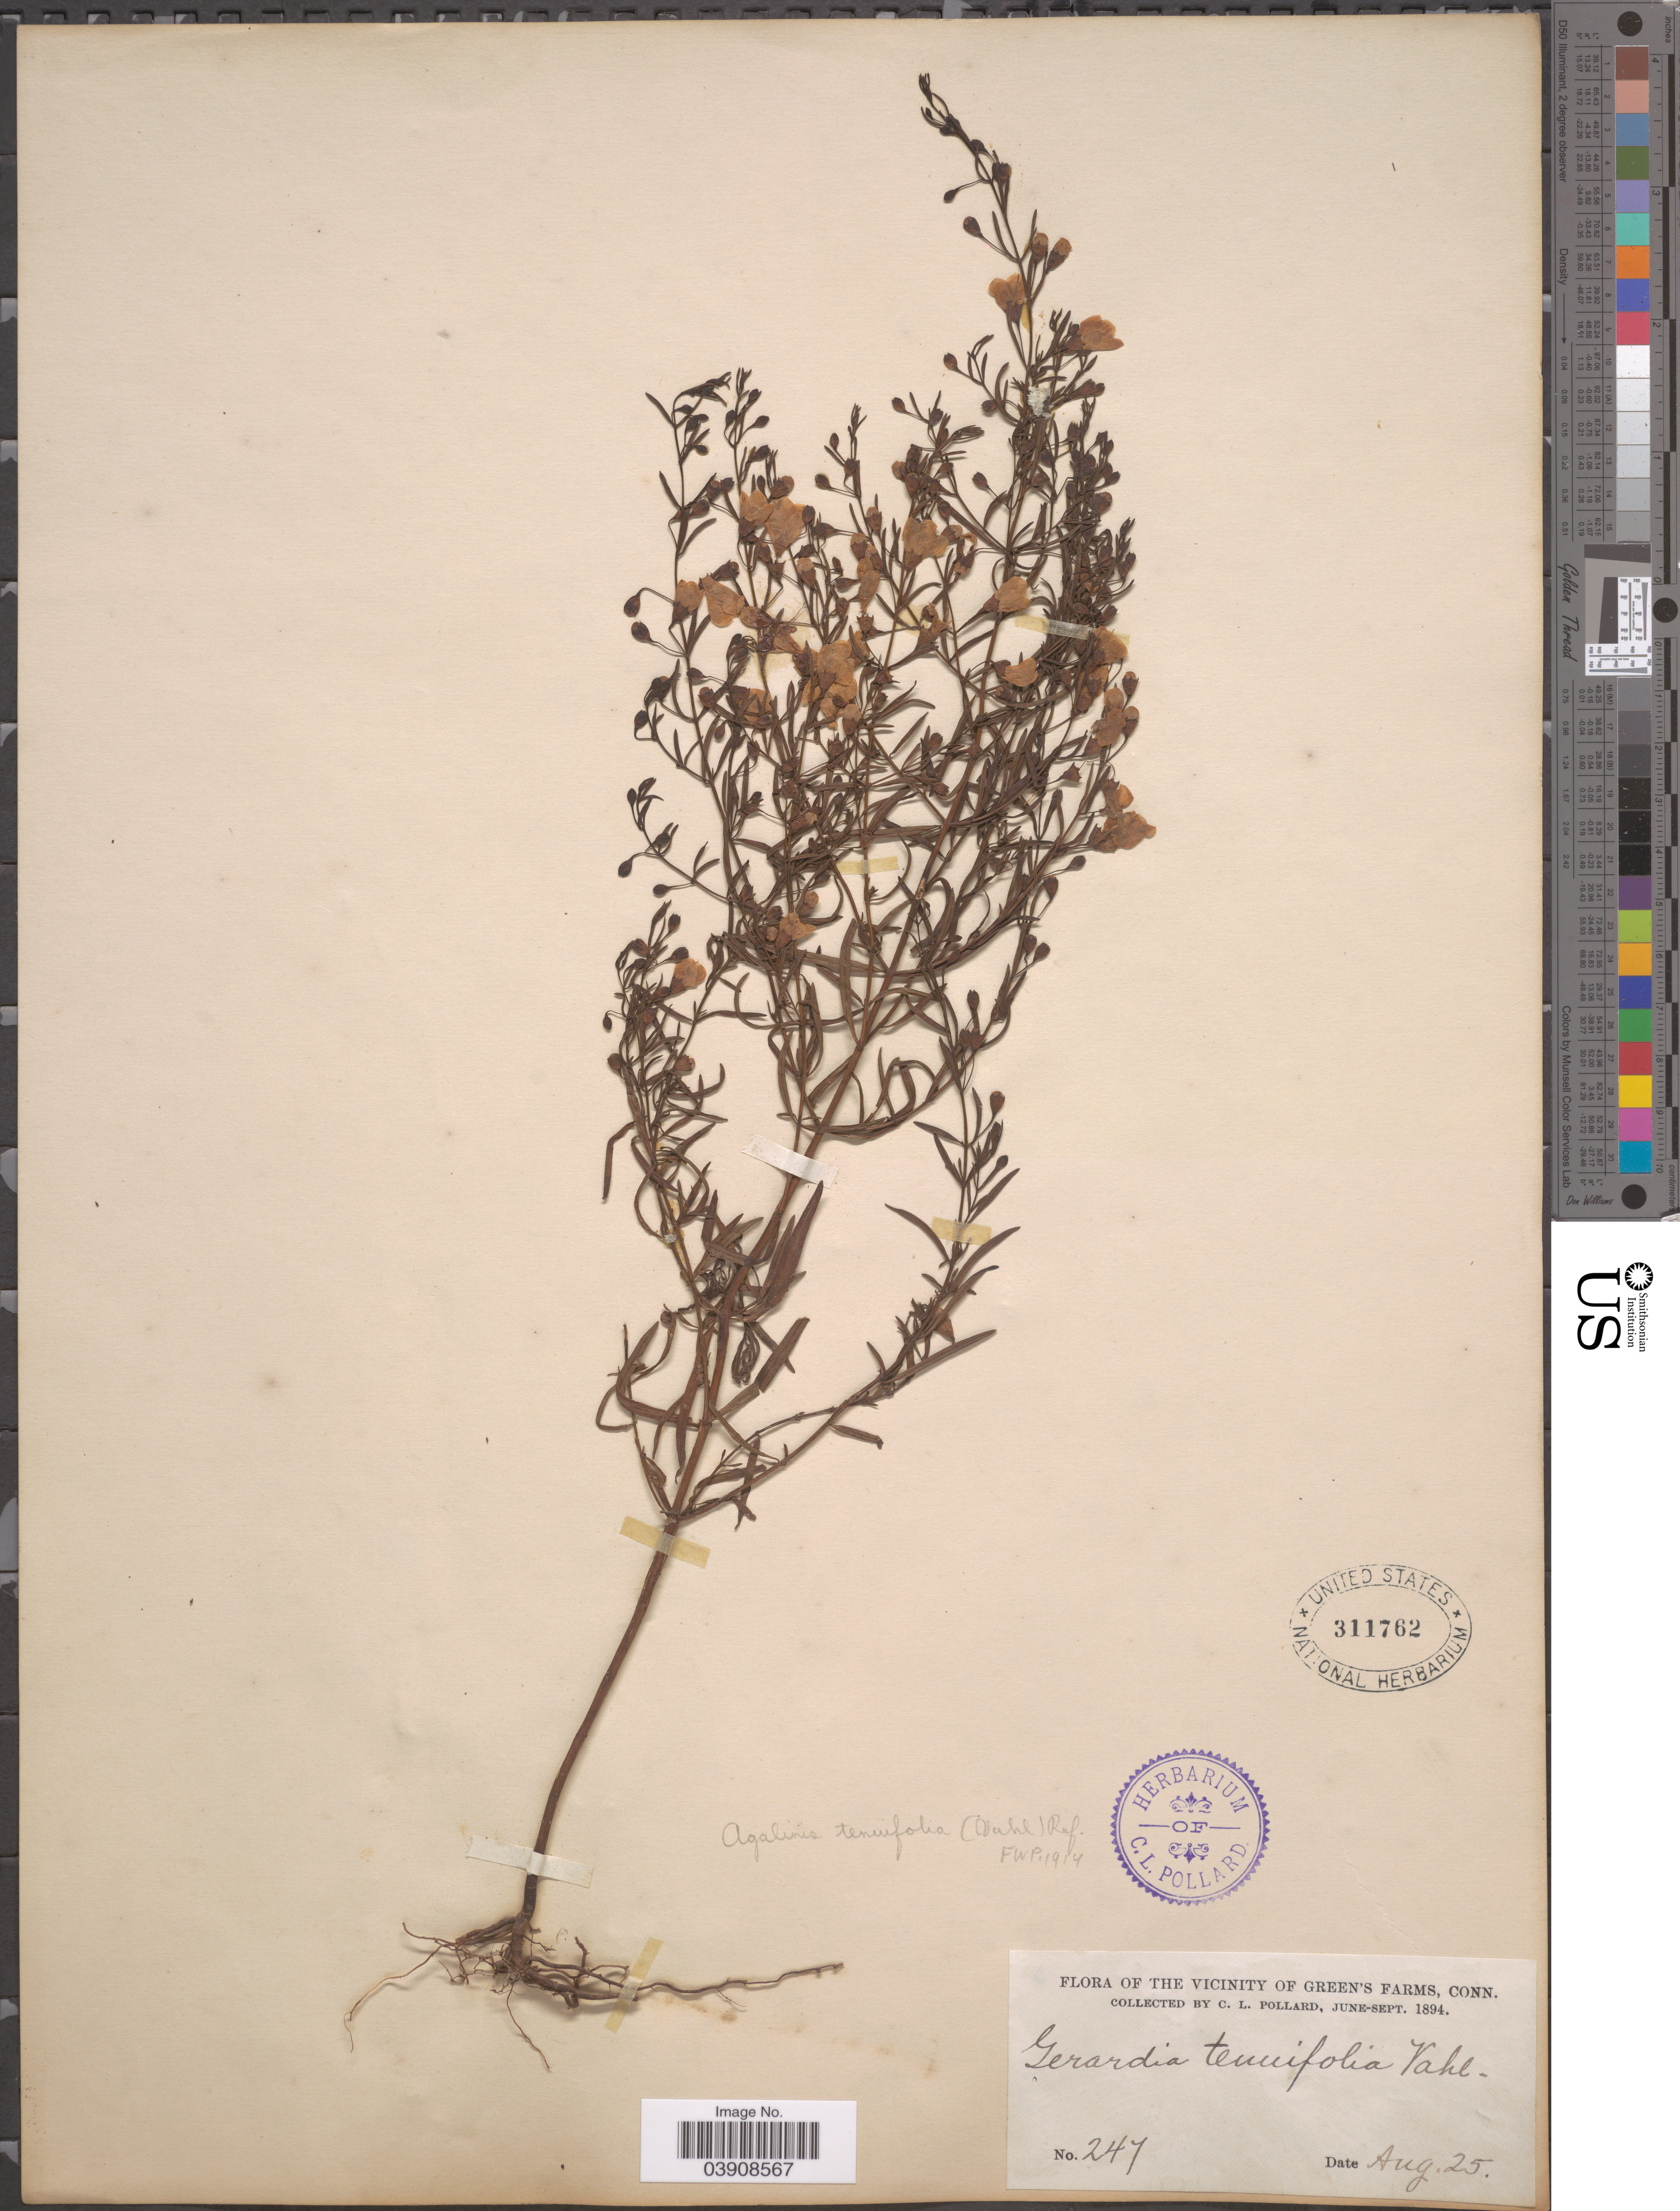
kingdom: Plantae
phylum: Tracheophyta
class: Magnoliopsida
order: Lamiales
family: Orobanchaceae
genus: Agalinis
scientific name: Agalinis tenuifolia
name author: (Vahl) Raf.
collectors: C. L. Pollard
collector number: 247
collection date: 1894-08-25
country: United States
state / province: Connecticut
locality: The Vicinity of Green's Farms.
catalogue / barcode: US 311762